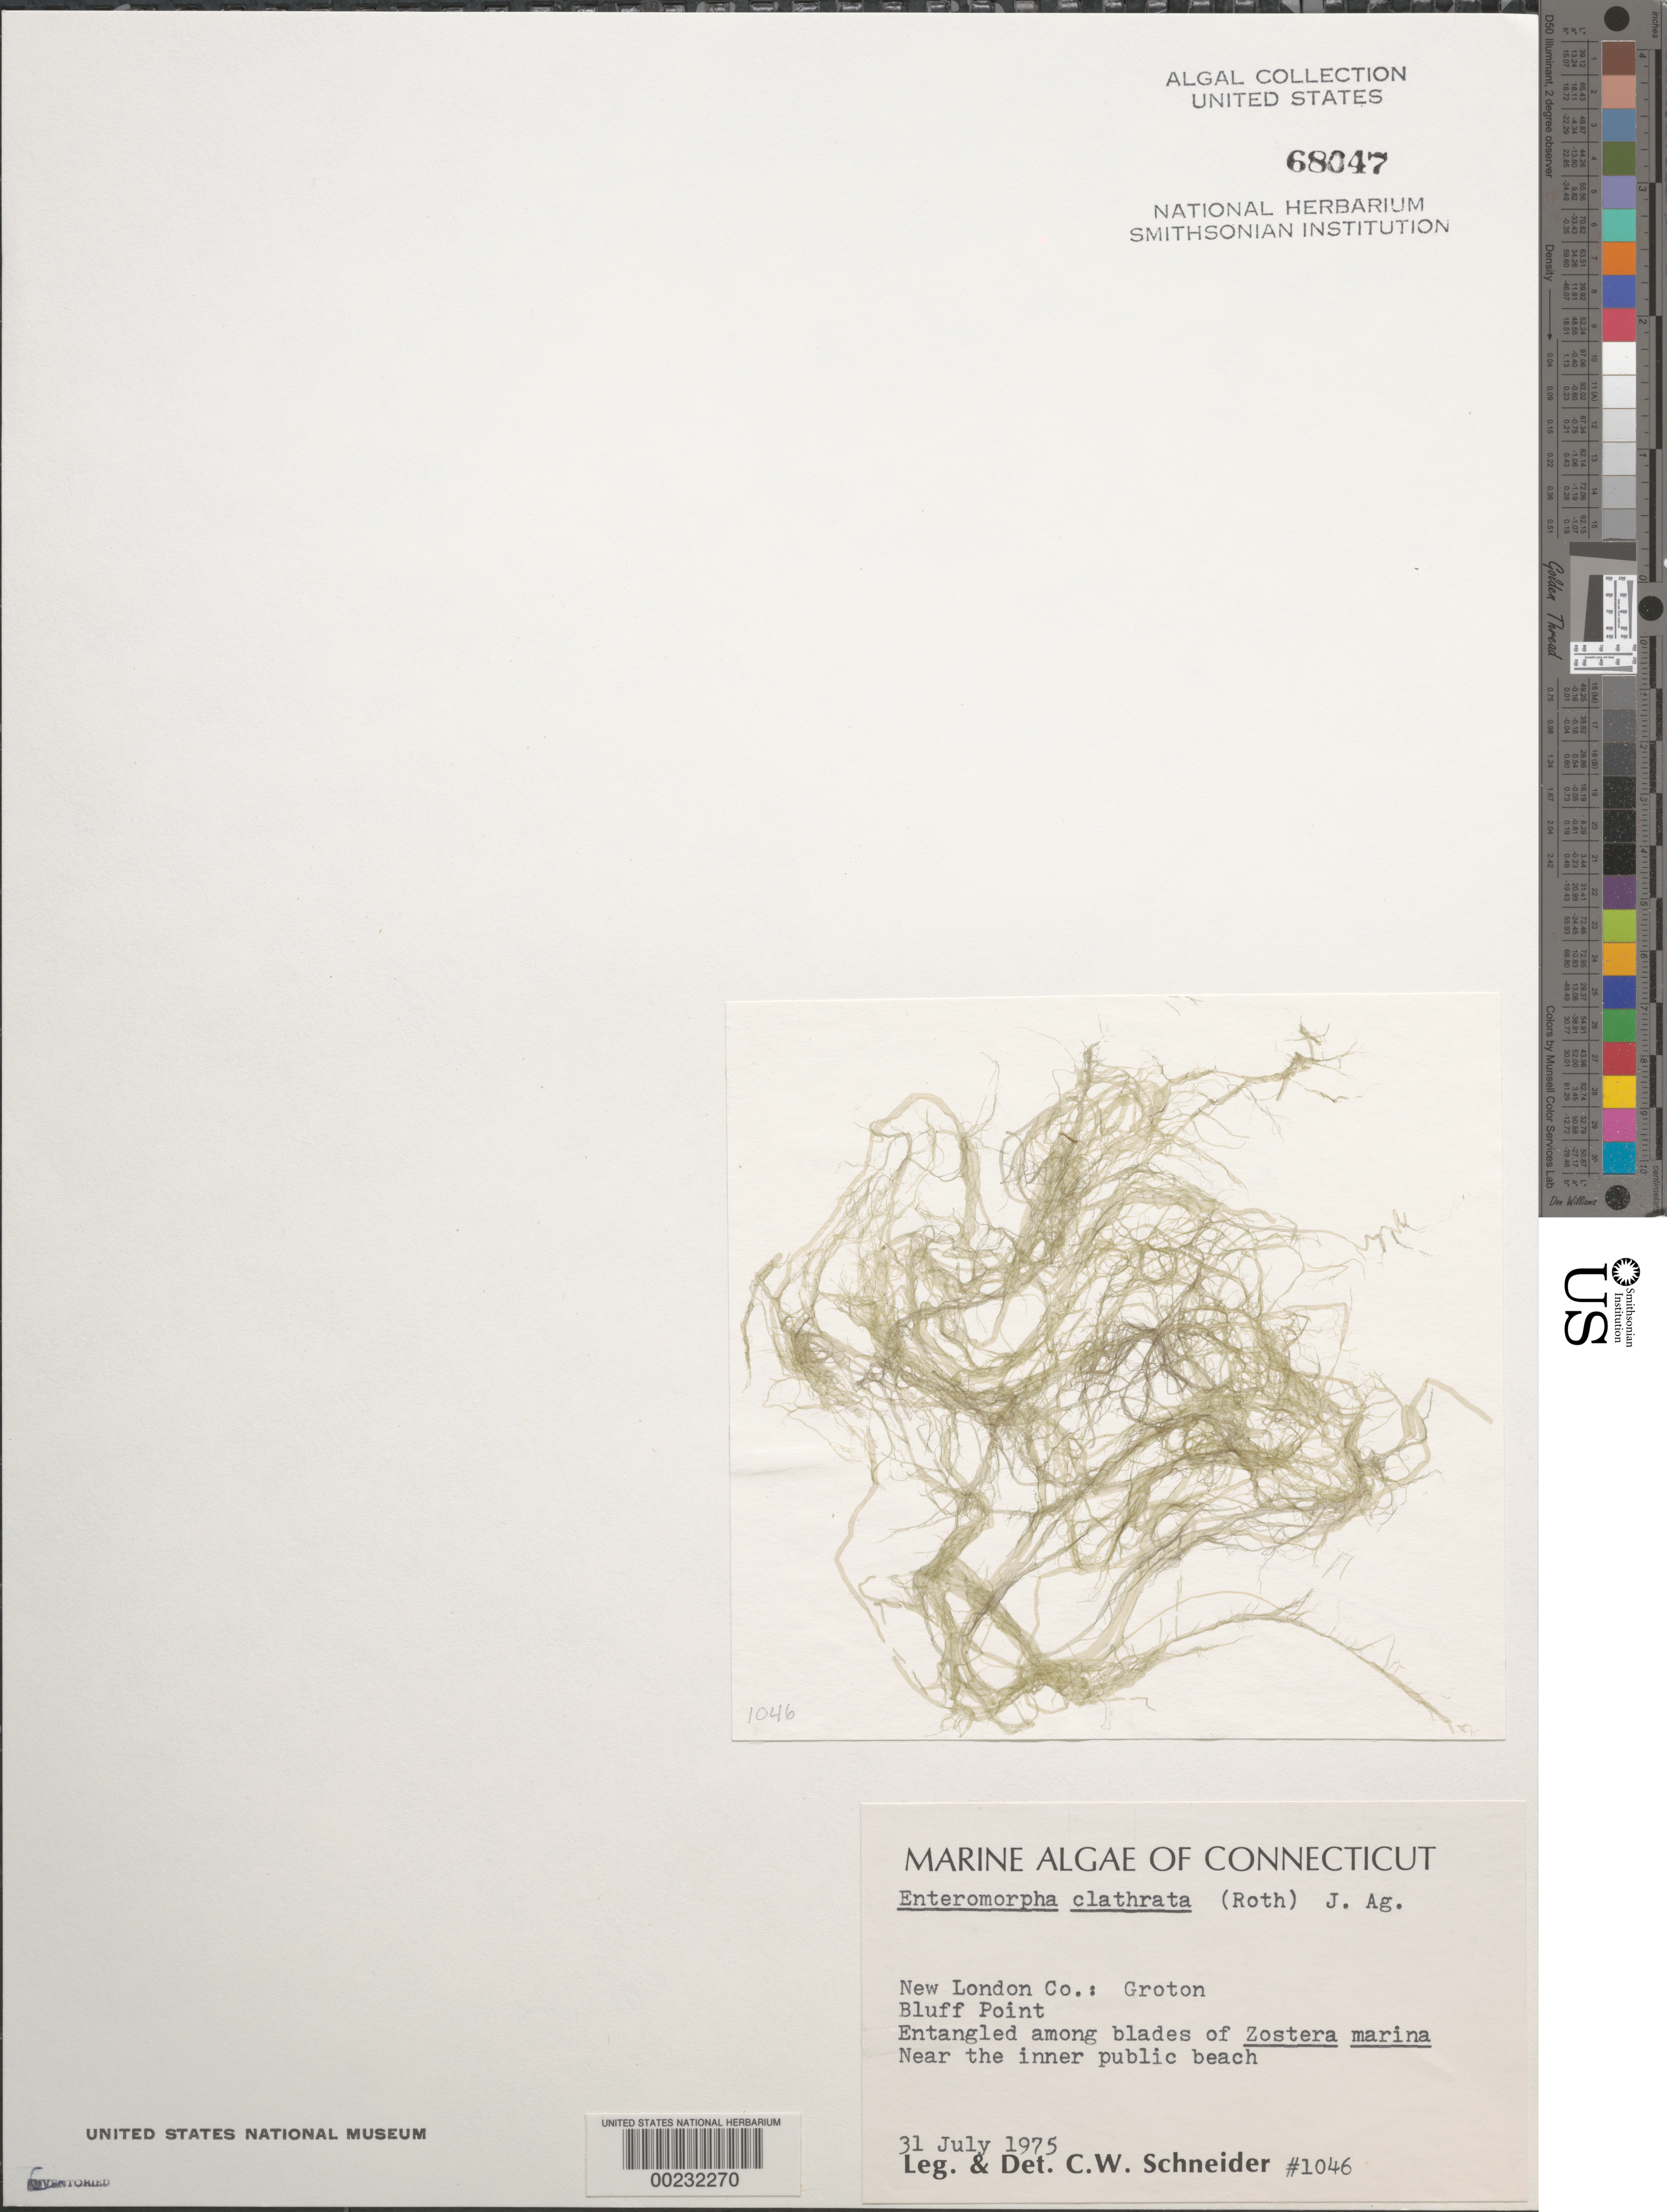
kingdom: Plantae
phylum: Chlorophyta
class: Ulvophyceae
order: Ulvales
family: Ulvaceae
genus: Ulva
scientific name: Ulva clathrata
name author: (Roth) C. Agardh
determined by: Algae name updating Project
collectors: C. W. Schneider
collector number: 1046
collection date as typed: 31 Jul 1975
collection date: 1975-07-31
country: United States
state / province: Connecticut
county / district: New London County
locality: Groton, Bluff Point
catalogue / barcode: US 68047